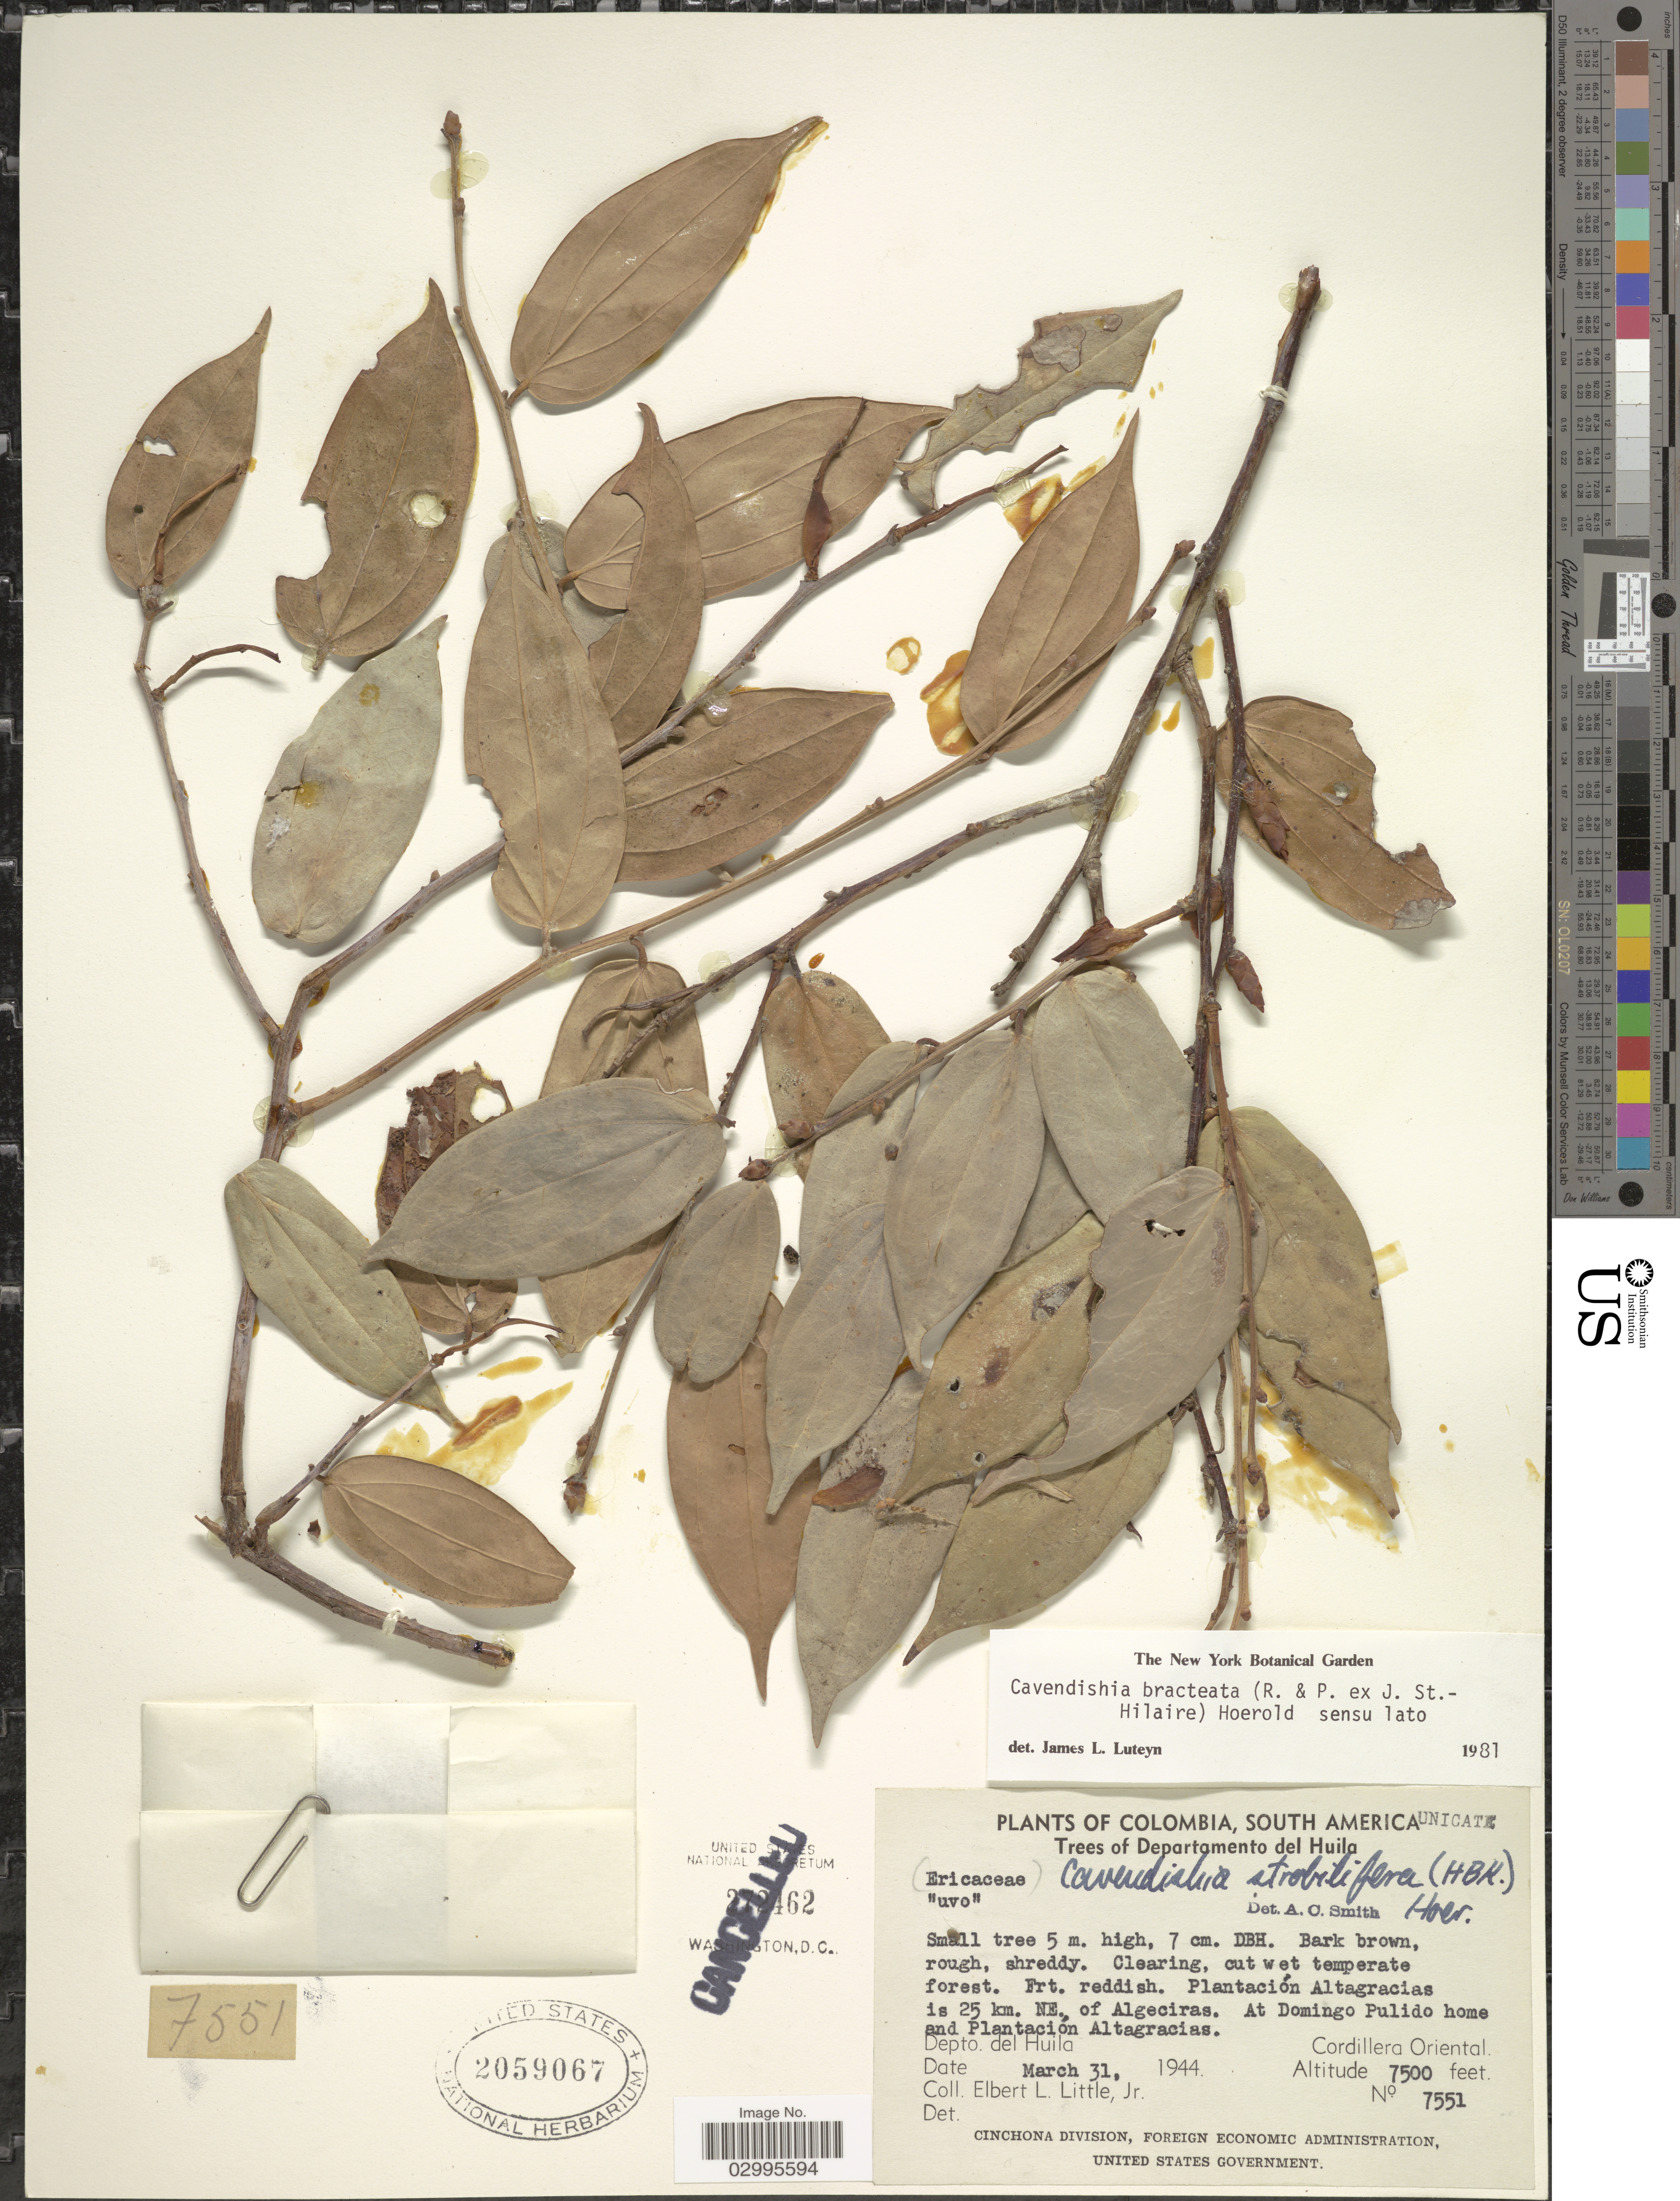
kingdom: Plantae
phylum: Tracheophyta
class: Magnoliopsida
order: Ericales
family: Ericaceae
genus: Cavendishia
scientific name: Cavendishia bracteata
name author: (Ruiz & Pav. ex J. St.-Hil.) Hoerold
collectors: E. L. Little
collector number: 7551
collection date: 1944-03-31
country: Colombia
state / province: Huila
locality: Trees of Departamento del Huila. Plantación Altagracias is 25 km. NE. of Algeciras. At Domingo Pulido home and Plantación Altagracias. Depto. del Huila. Cordillera Oriental.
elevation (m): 2286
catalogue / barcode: US 2059067